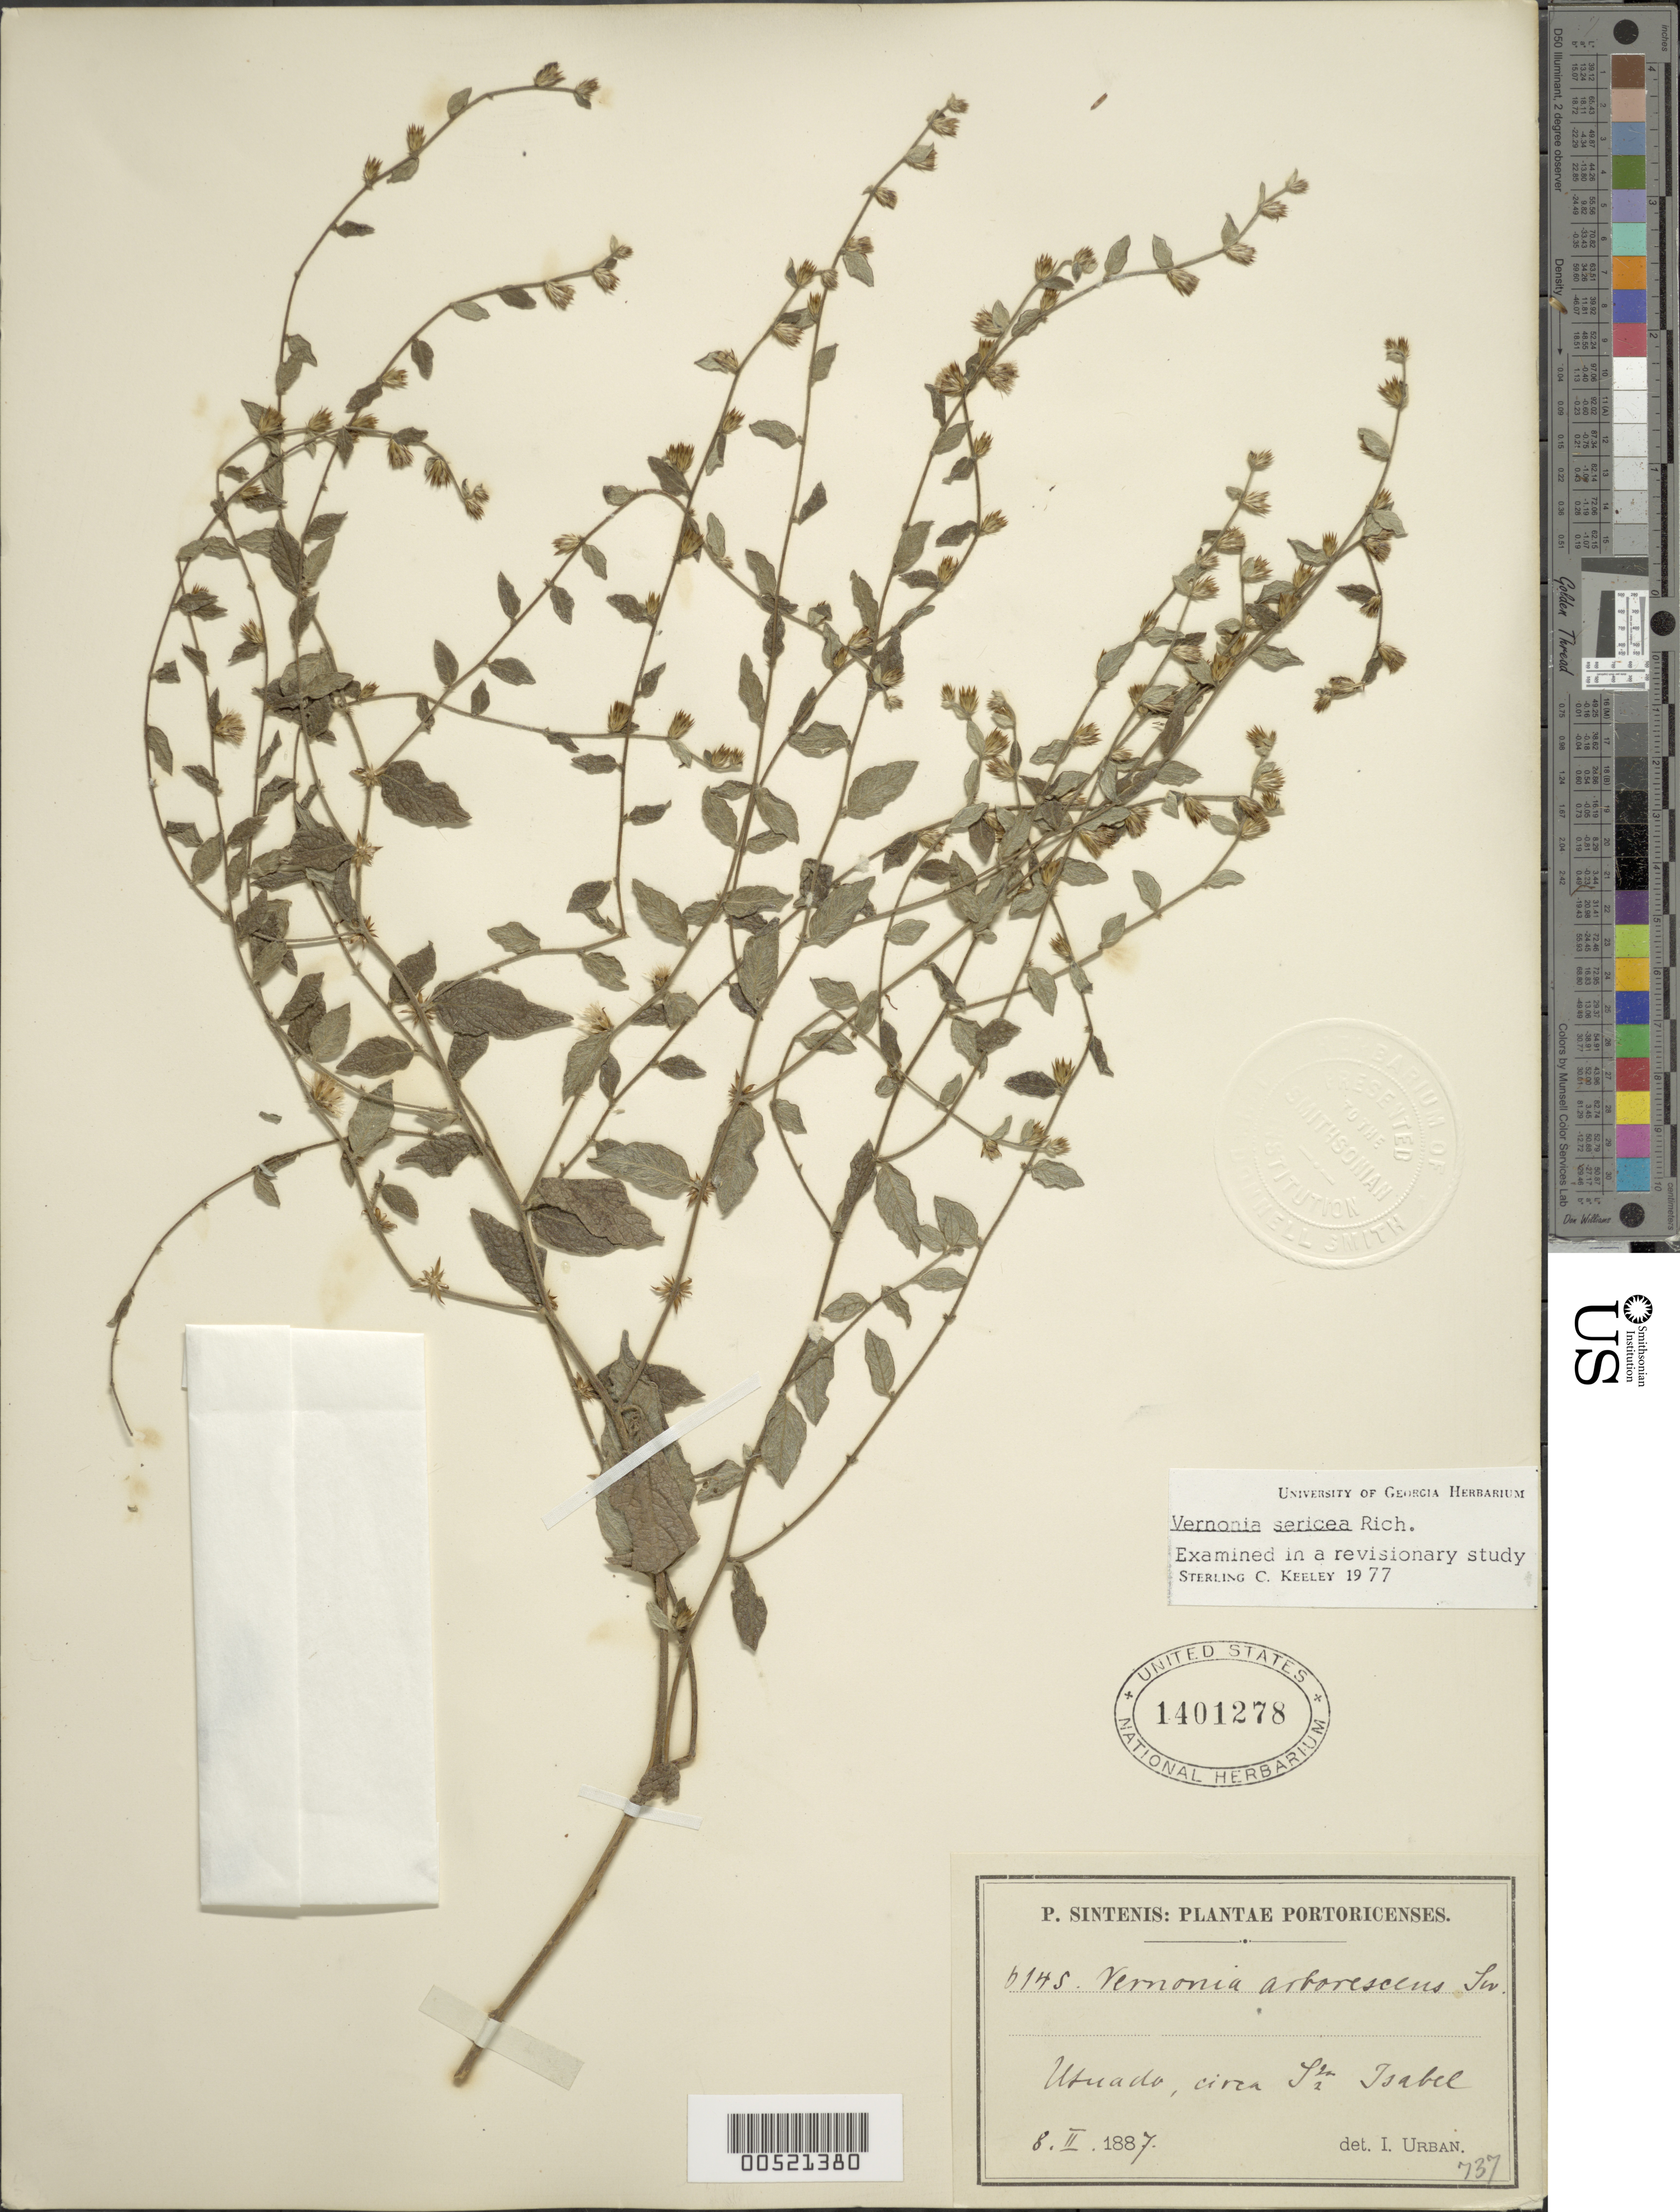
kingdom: Plantae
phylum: Tracheophyta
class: Magnoliopsida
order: Asterales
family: Asteraceae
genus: Lepidaploa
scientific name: Lepidaploa sericea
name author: (Rich.) H. Rob.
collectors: P. Sintenis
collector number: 6145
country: Puerto Rico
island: Greater Antilles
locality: Utuado, close to Santa Isabel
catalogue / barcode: US 1401278